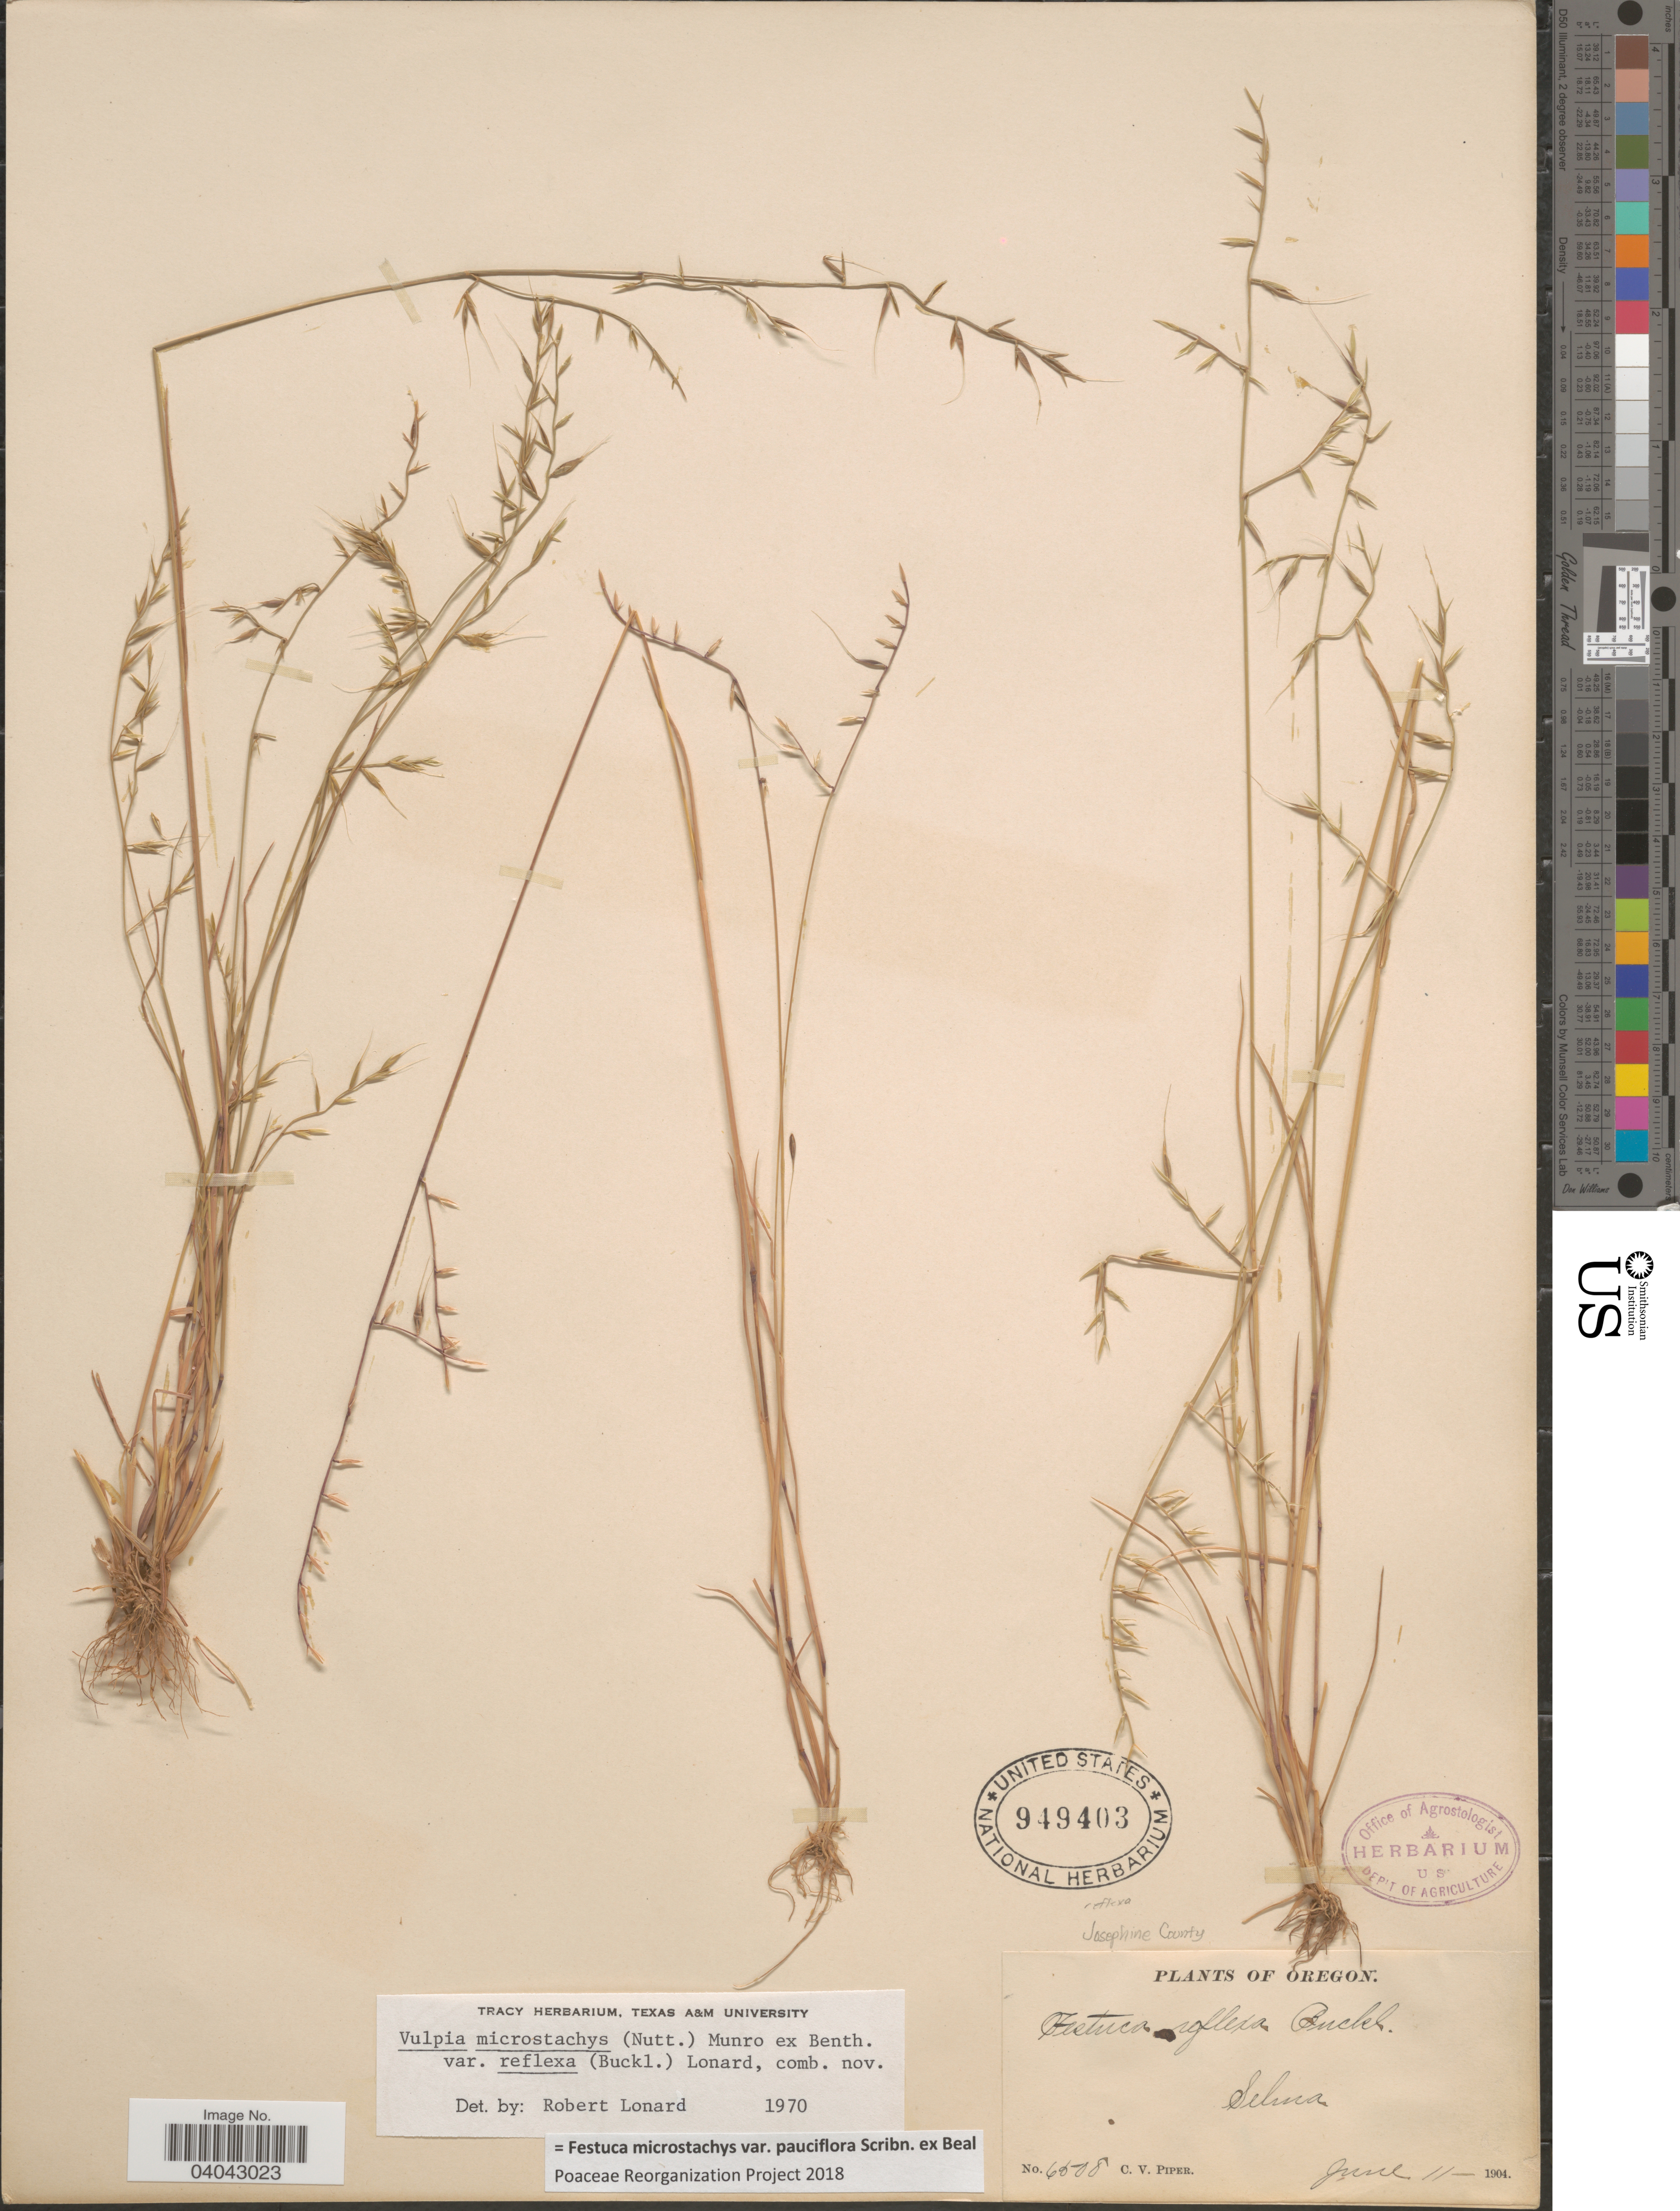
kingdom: Plantae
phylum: Tracheophyta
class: Liliopsida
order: Poales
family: Poaceae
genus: Festuca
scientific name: Festuca microstachys var. pauciflora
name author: Scribn. ex W.J. Beal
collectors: C. V. Piper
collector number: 6508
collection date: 1904-06-11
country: United States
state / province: Oregon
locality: Josephine County. Selma.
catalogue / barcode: US 949403